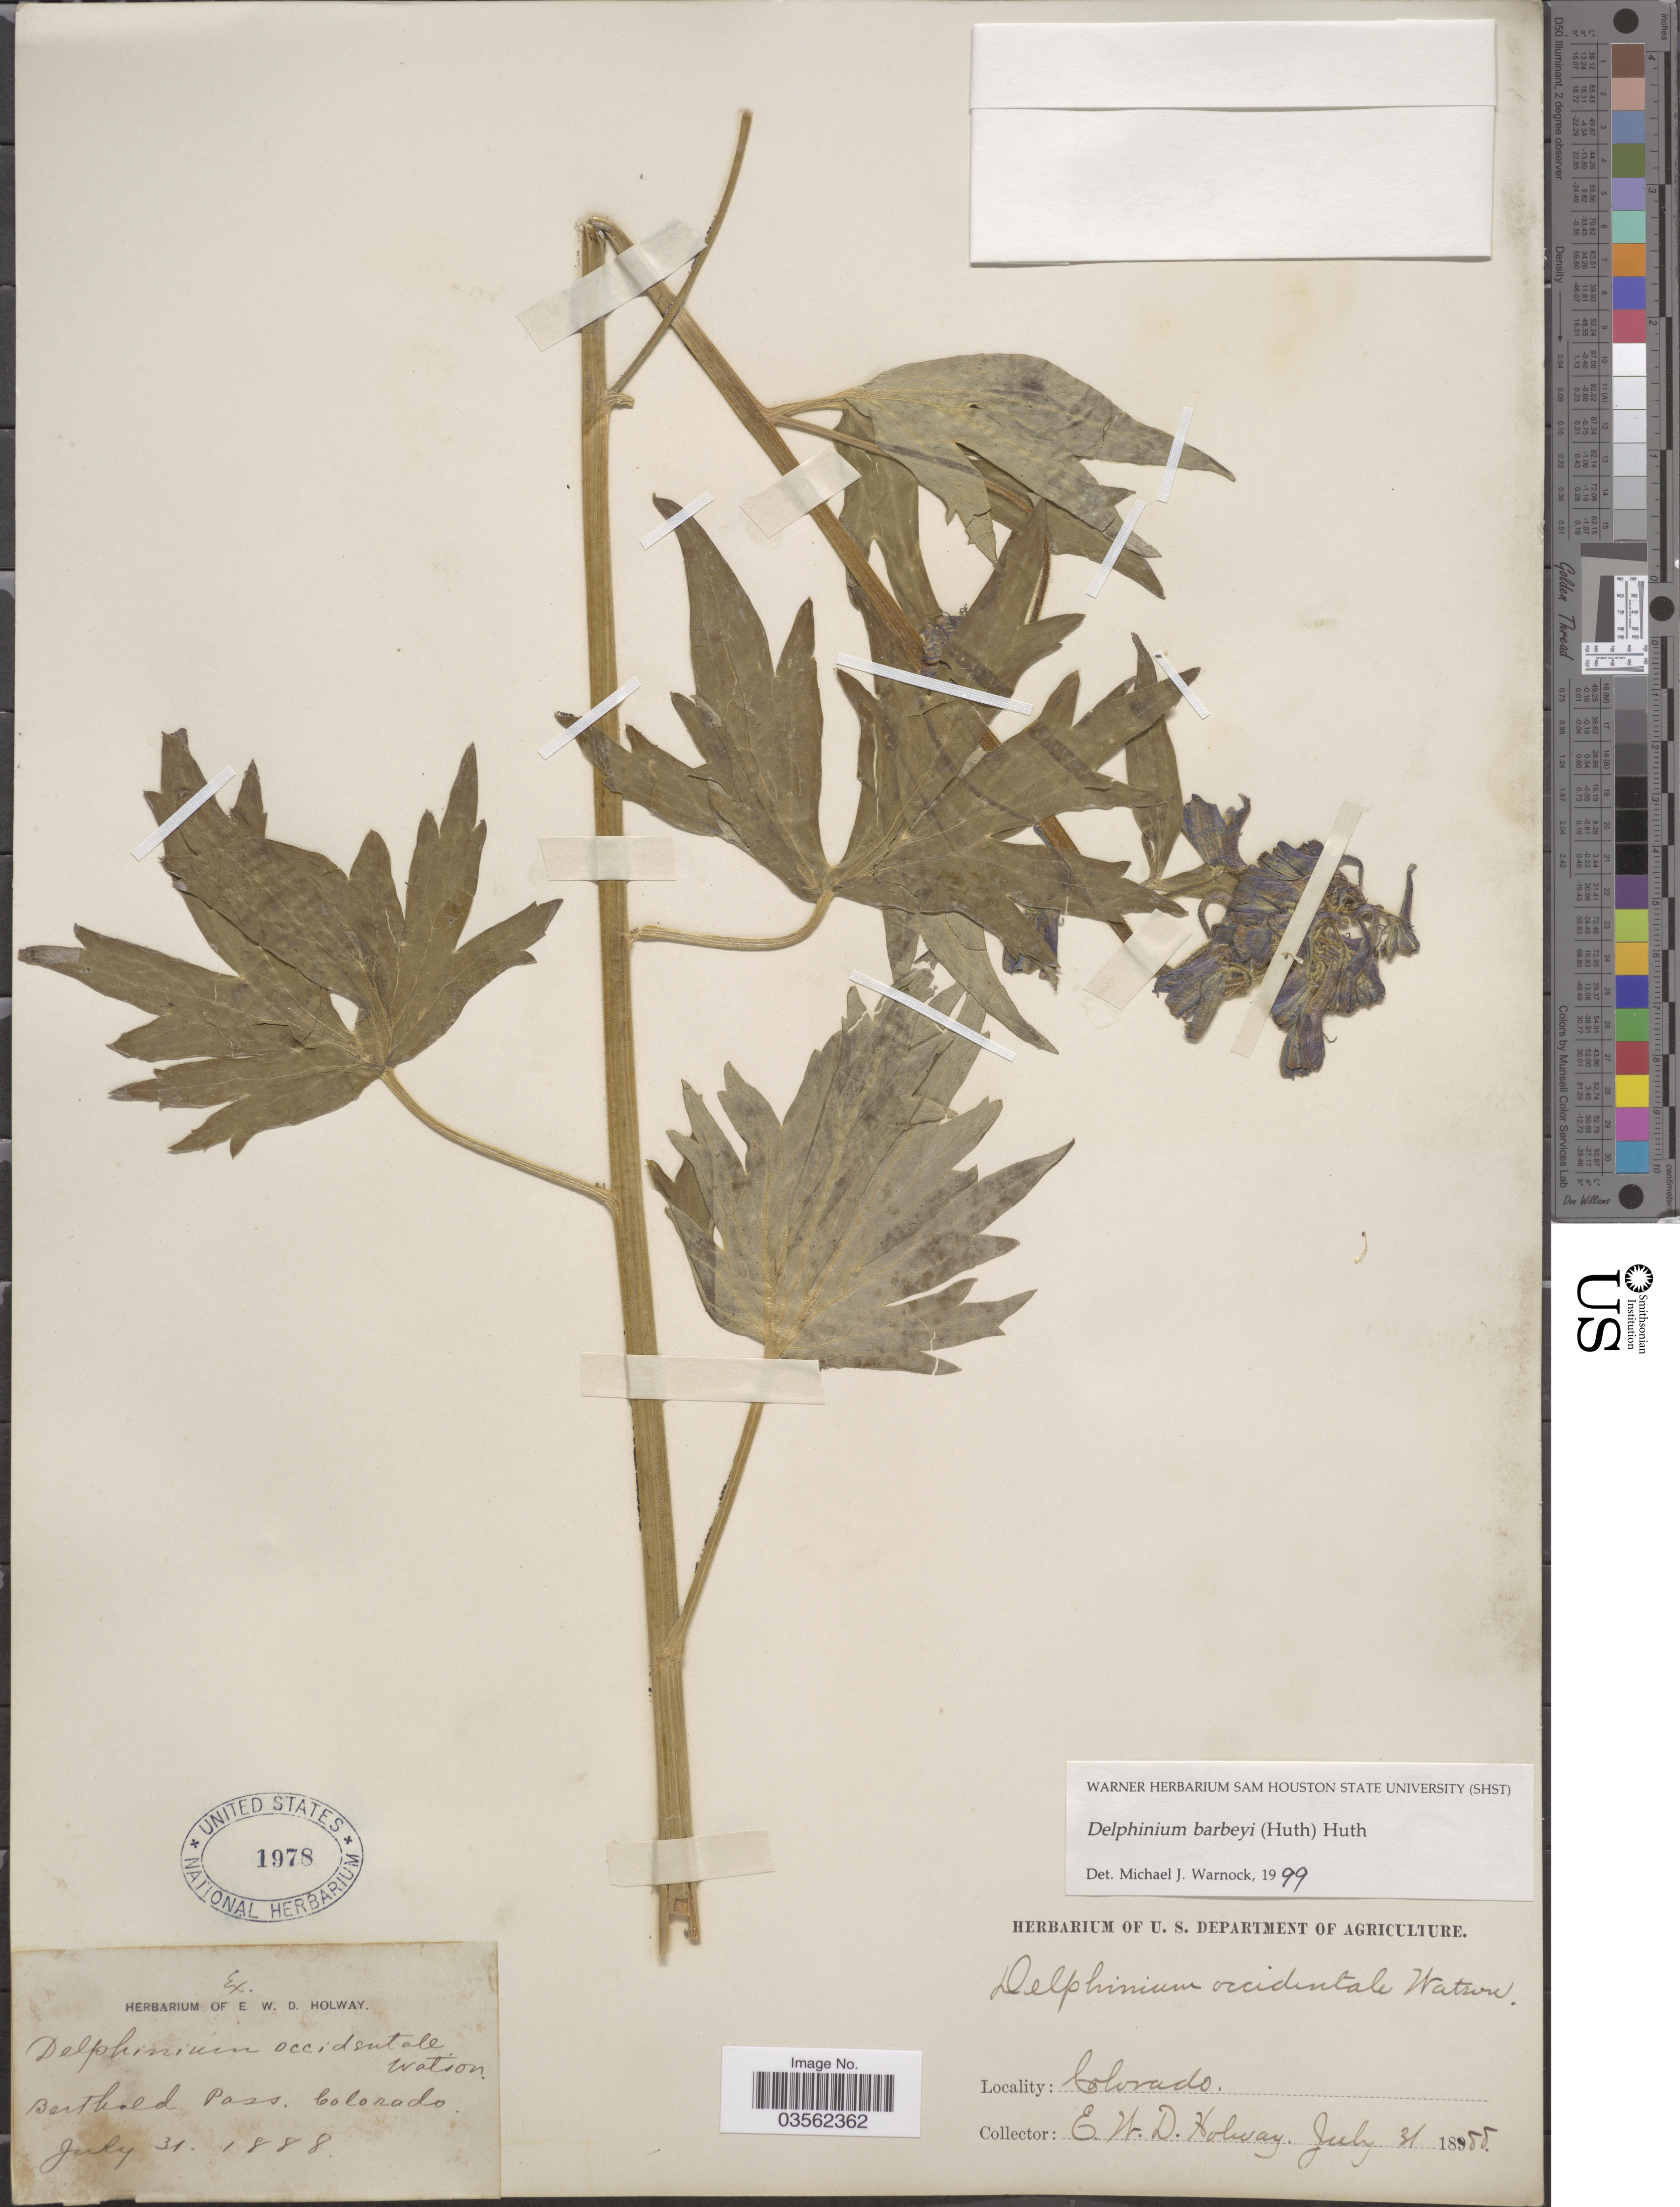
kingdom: Plantae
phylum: Tracheophyta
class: Magnoliopsida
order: Ranunculales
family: Ranunculaceae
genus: Delphinium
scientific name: Delphinium barbeyi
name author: (Huth) Huth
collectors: E. W. D. Holway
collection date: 1888-07-31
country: United States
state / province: Colorado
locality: Berthold Pass.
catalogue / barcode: US 1978